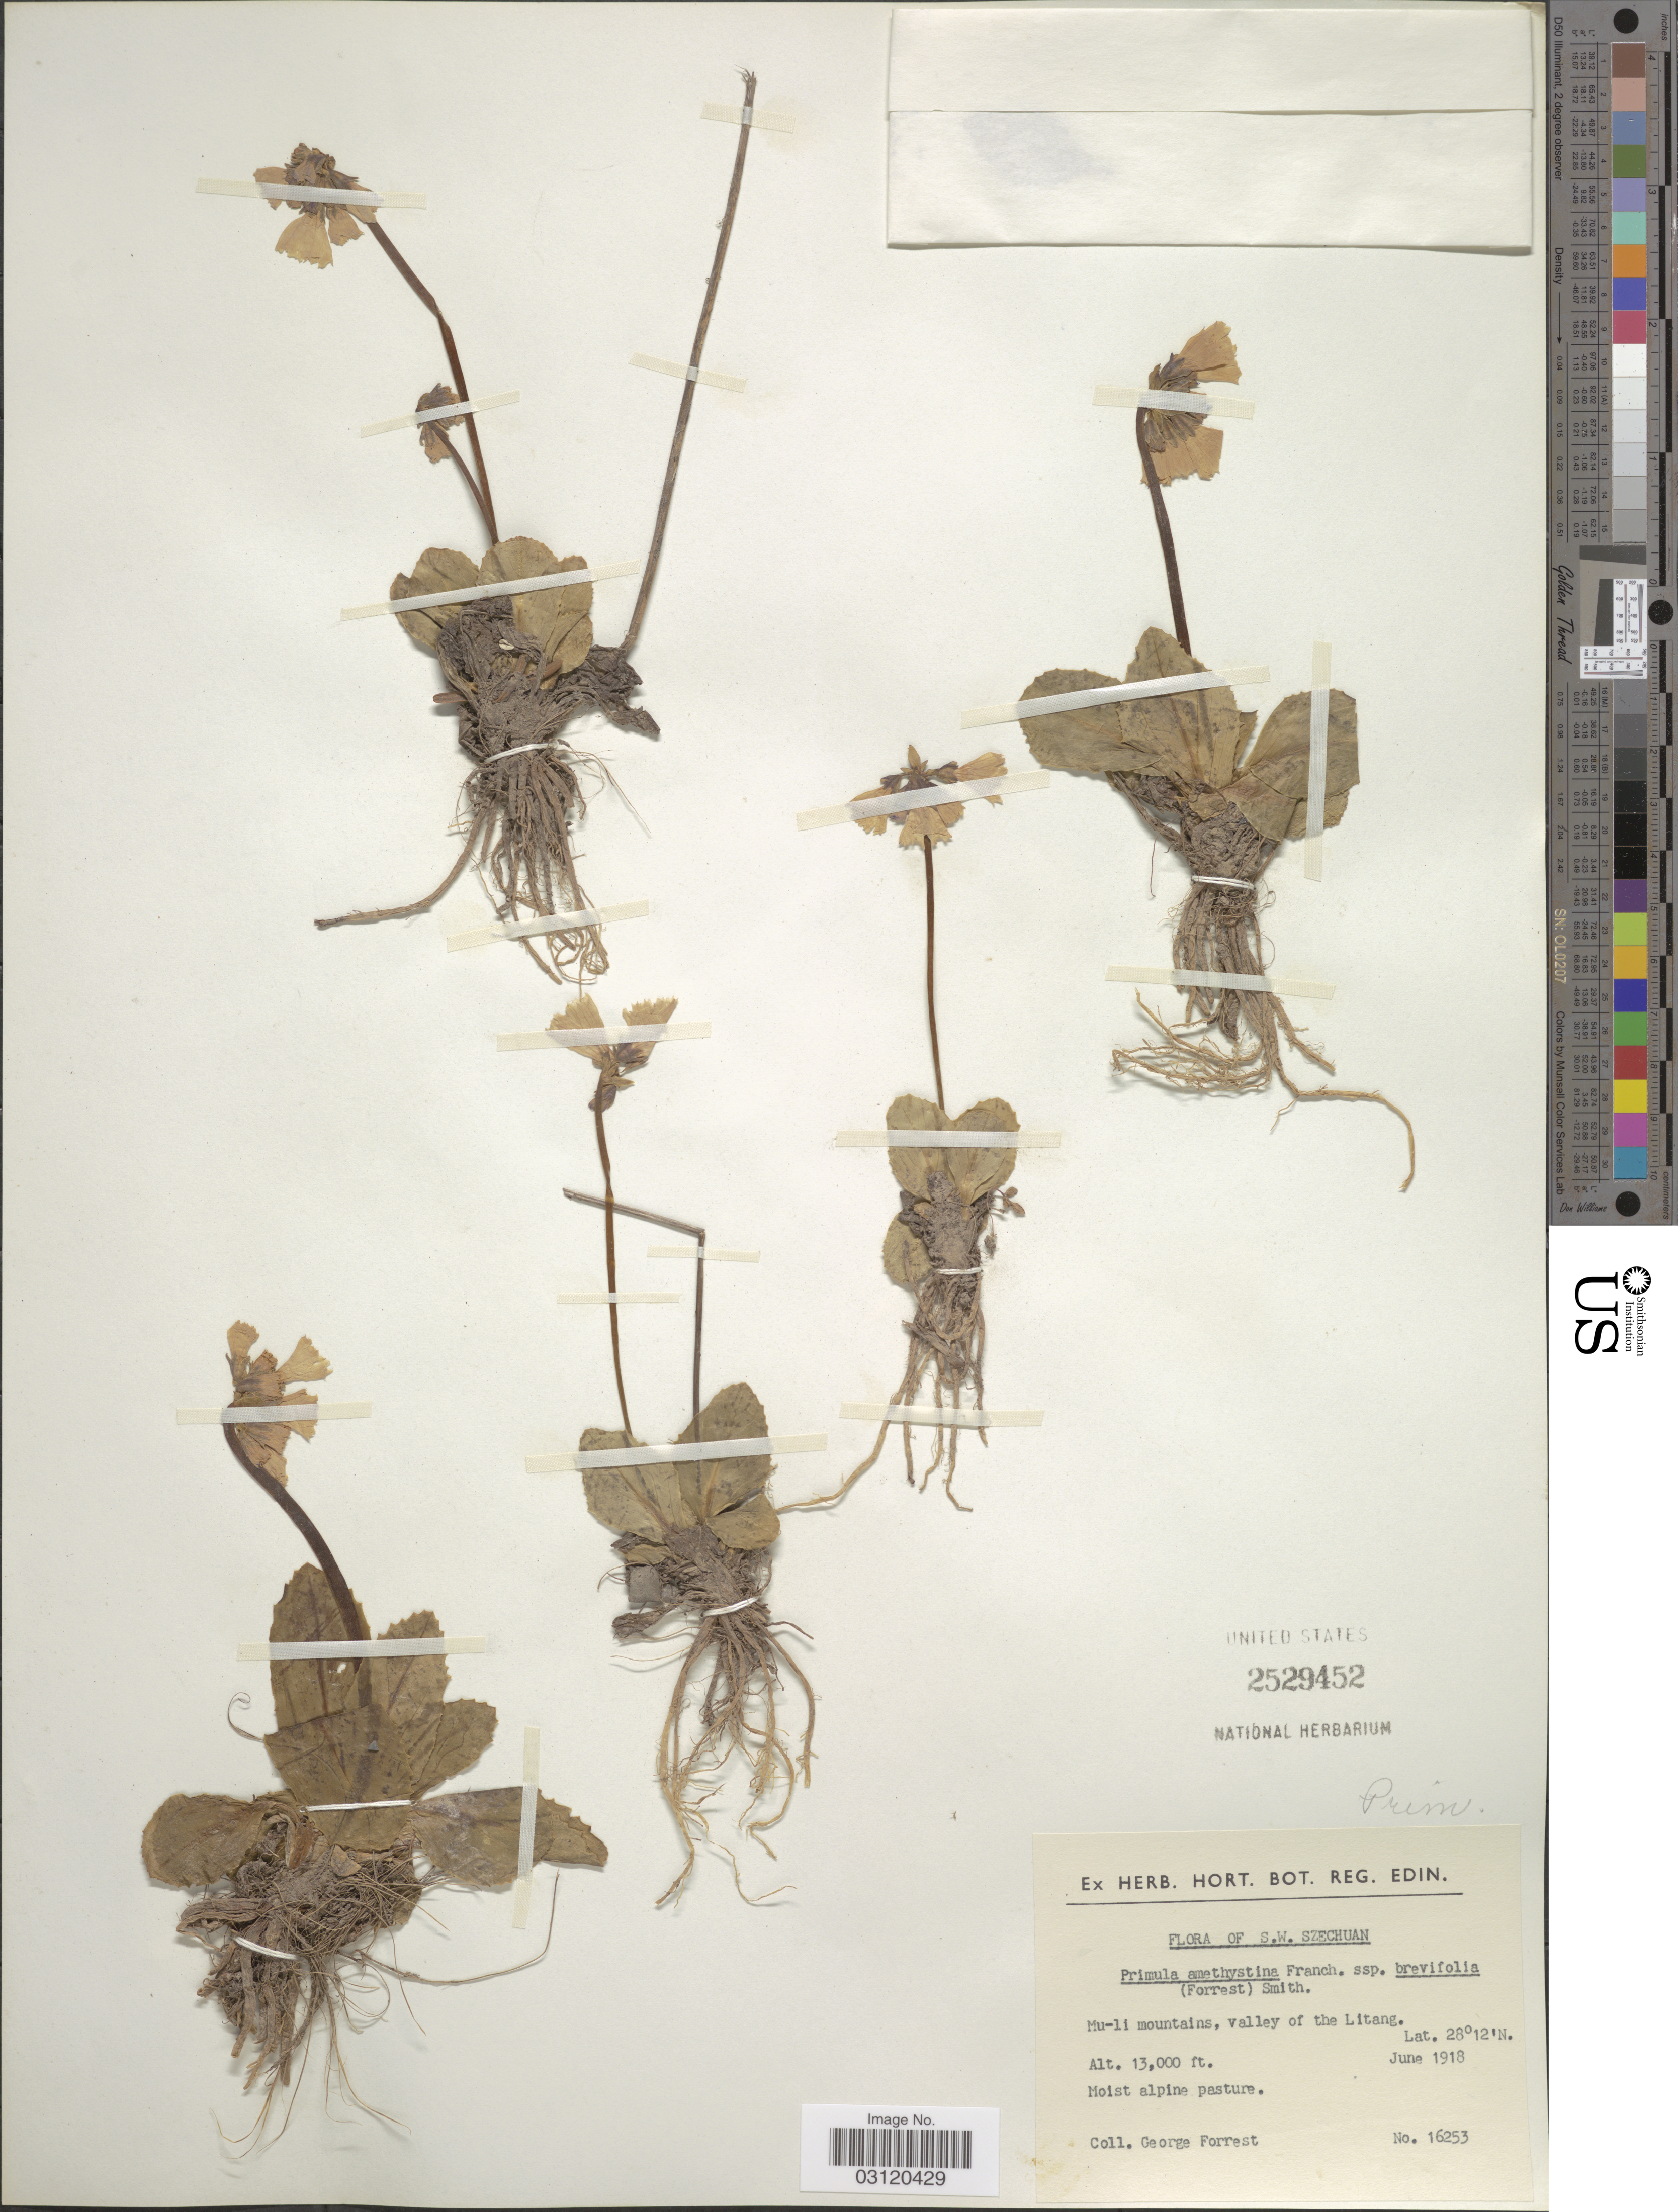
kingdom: Plantae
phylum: Tracheophyta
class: Magnoliopsida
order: Ericales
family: Primulaceae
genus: Primula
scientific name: Primula amethystina subsp. brevifolia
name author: (Forrest) W.W. Sm. & Forrest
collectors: G. Forrest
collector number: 16253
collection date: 1918-06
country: China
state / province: Sichuan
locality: S.W. Szechuan. Mu-li mountains, valley of the Litang.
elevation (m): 3962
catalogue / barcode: US 2529452